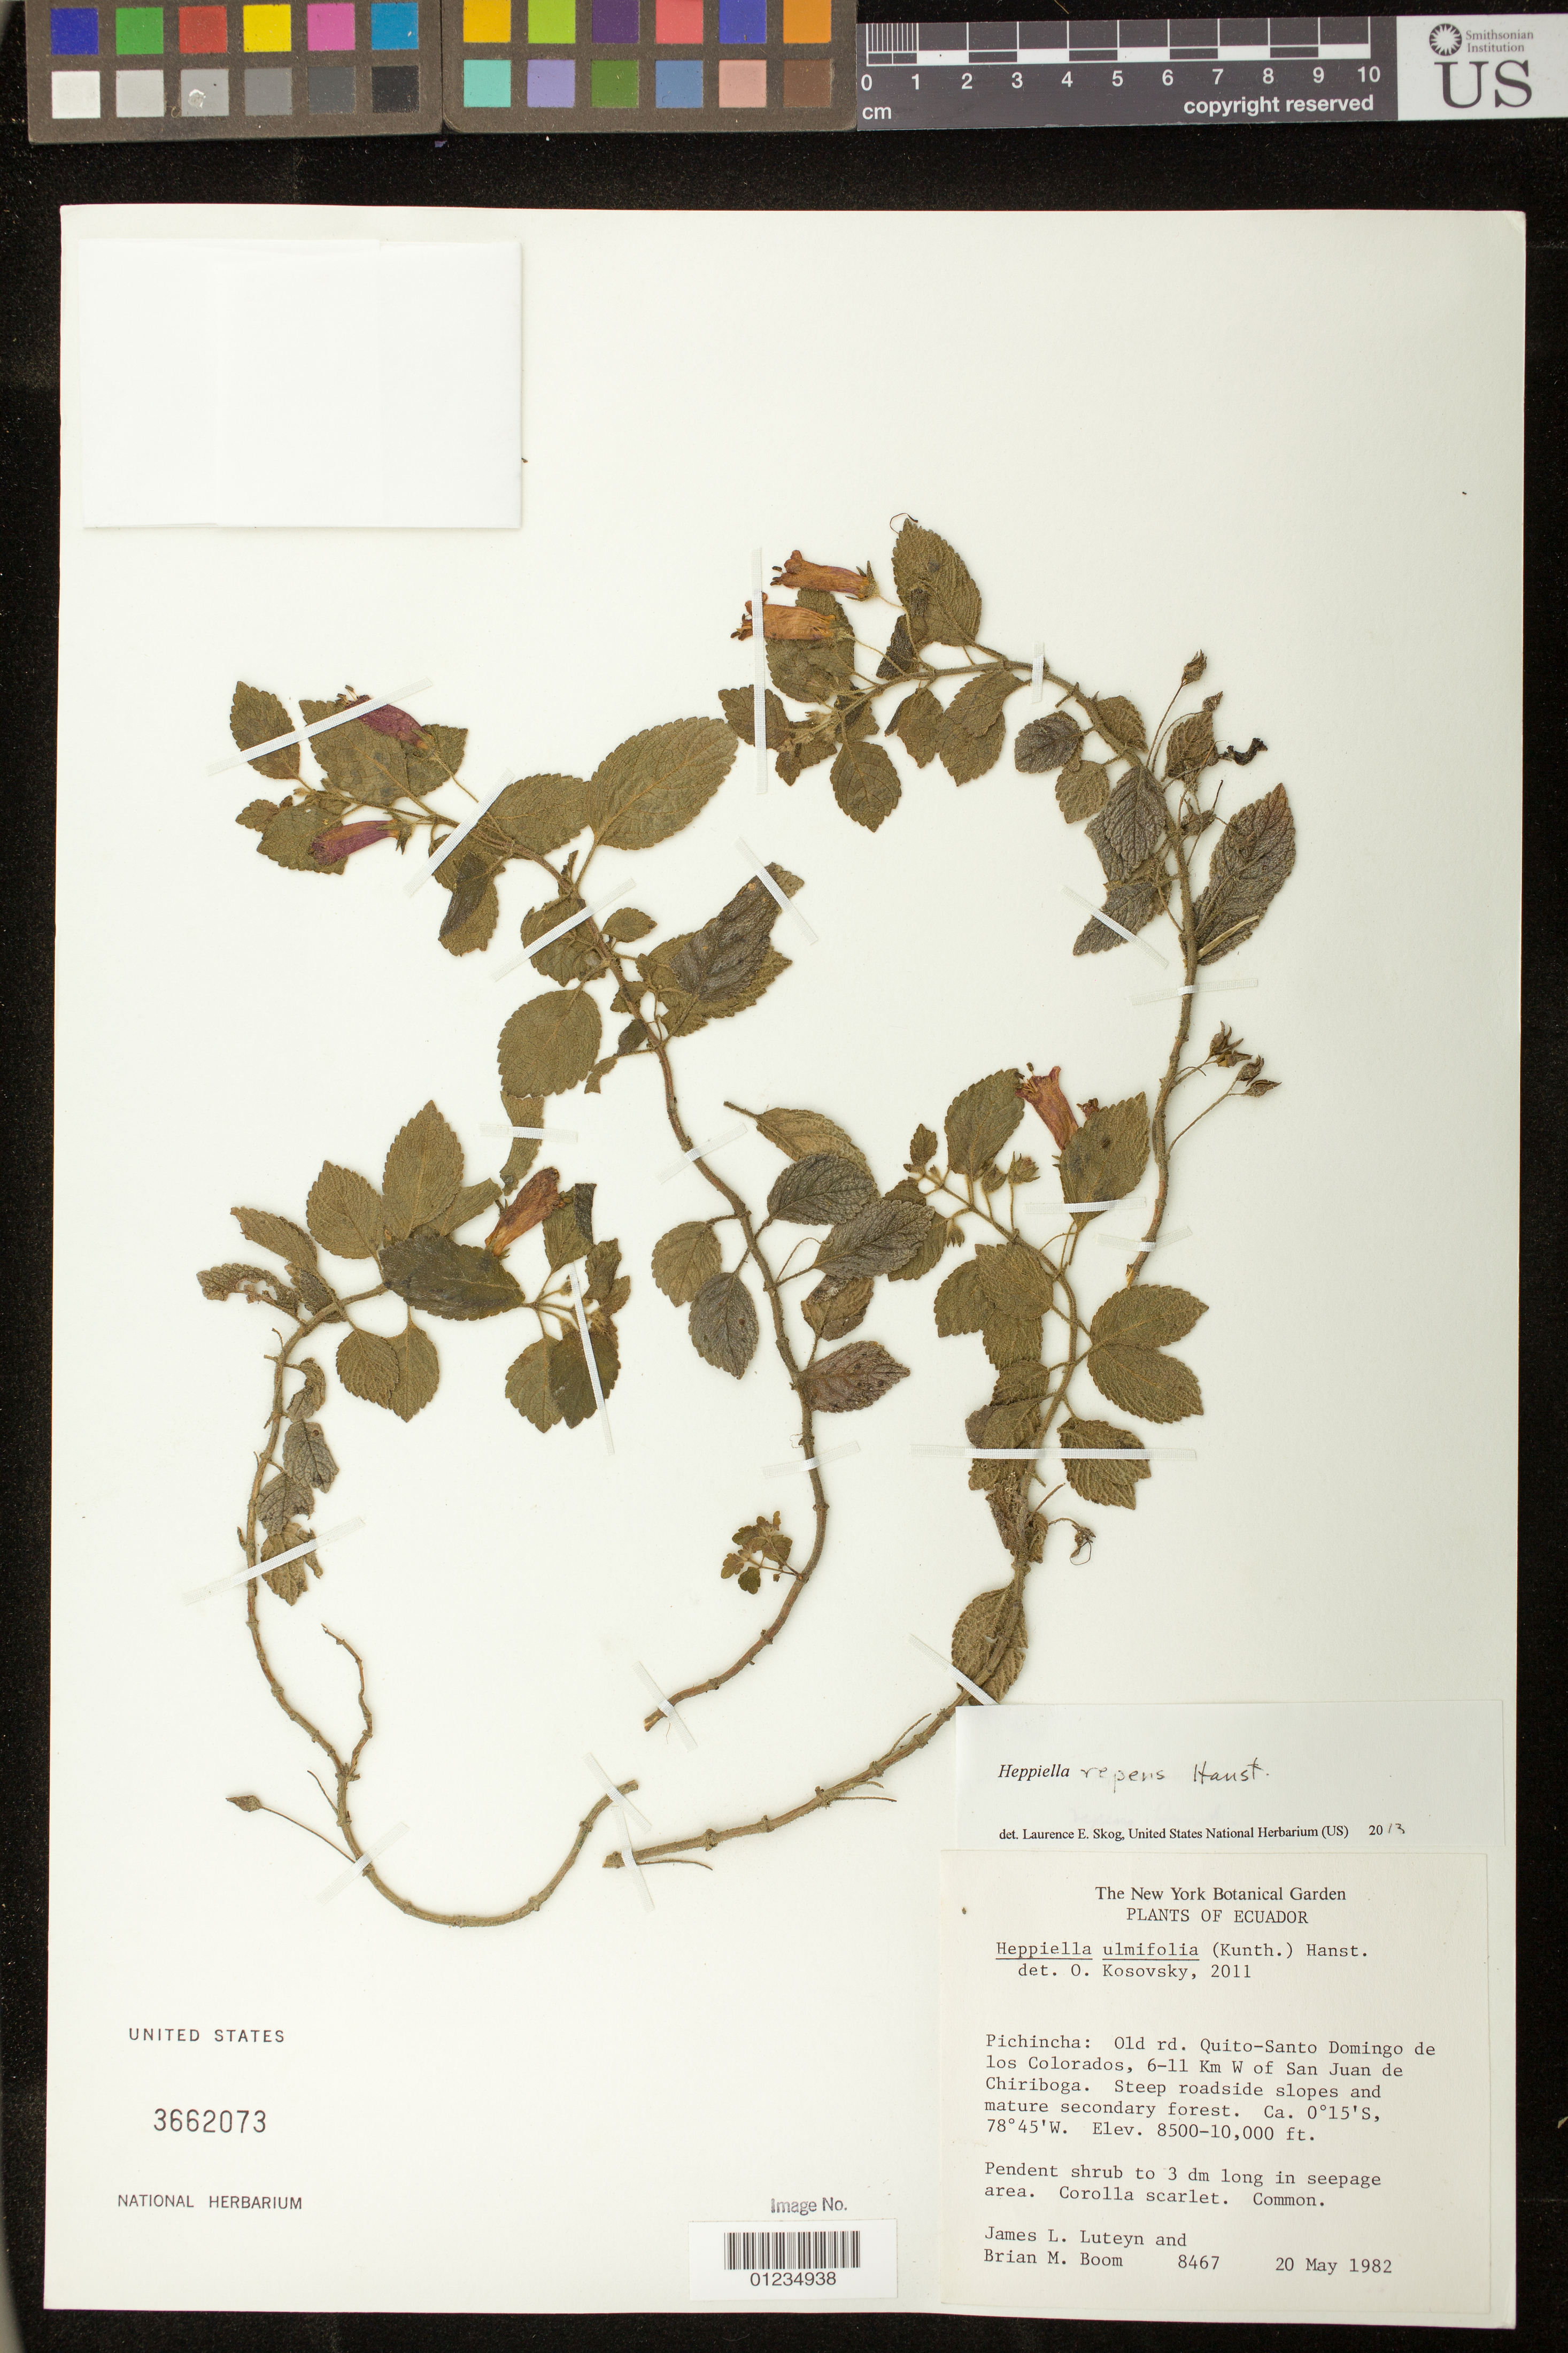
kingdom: Plantae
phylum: Tracheophyta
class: Magnoliopsida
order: Lamiales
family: Gesneriaceae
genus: Heppiella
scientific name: Heppiella repens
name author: Hanst.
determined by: Skog, Laurence E.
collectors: J. L. Luteyn & B. M. Boom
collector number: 8467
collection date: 1982-05-20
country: Ecuador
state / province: Pichincha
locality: Old rd. Quito-Santo Domingo de los Colorados, 6-11 km W of San Juan de Chiriboga.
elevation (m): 2591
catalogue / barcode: US 3662073